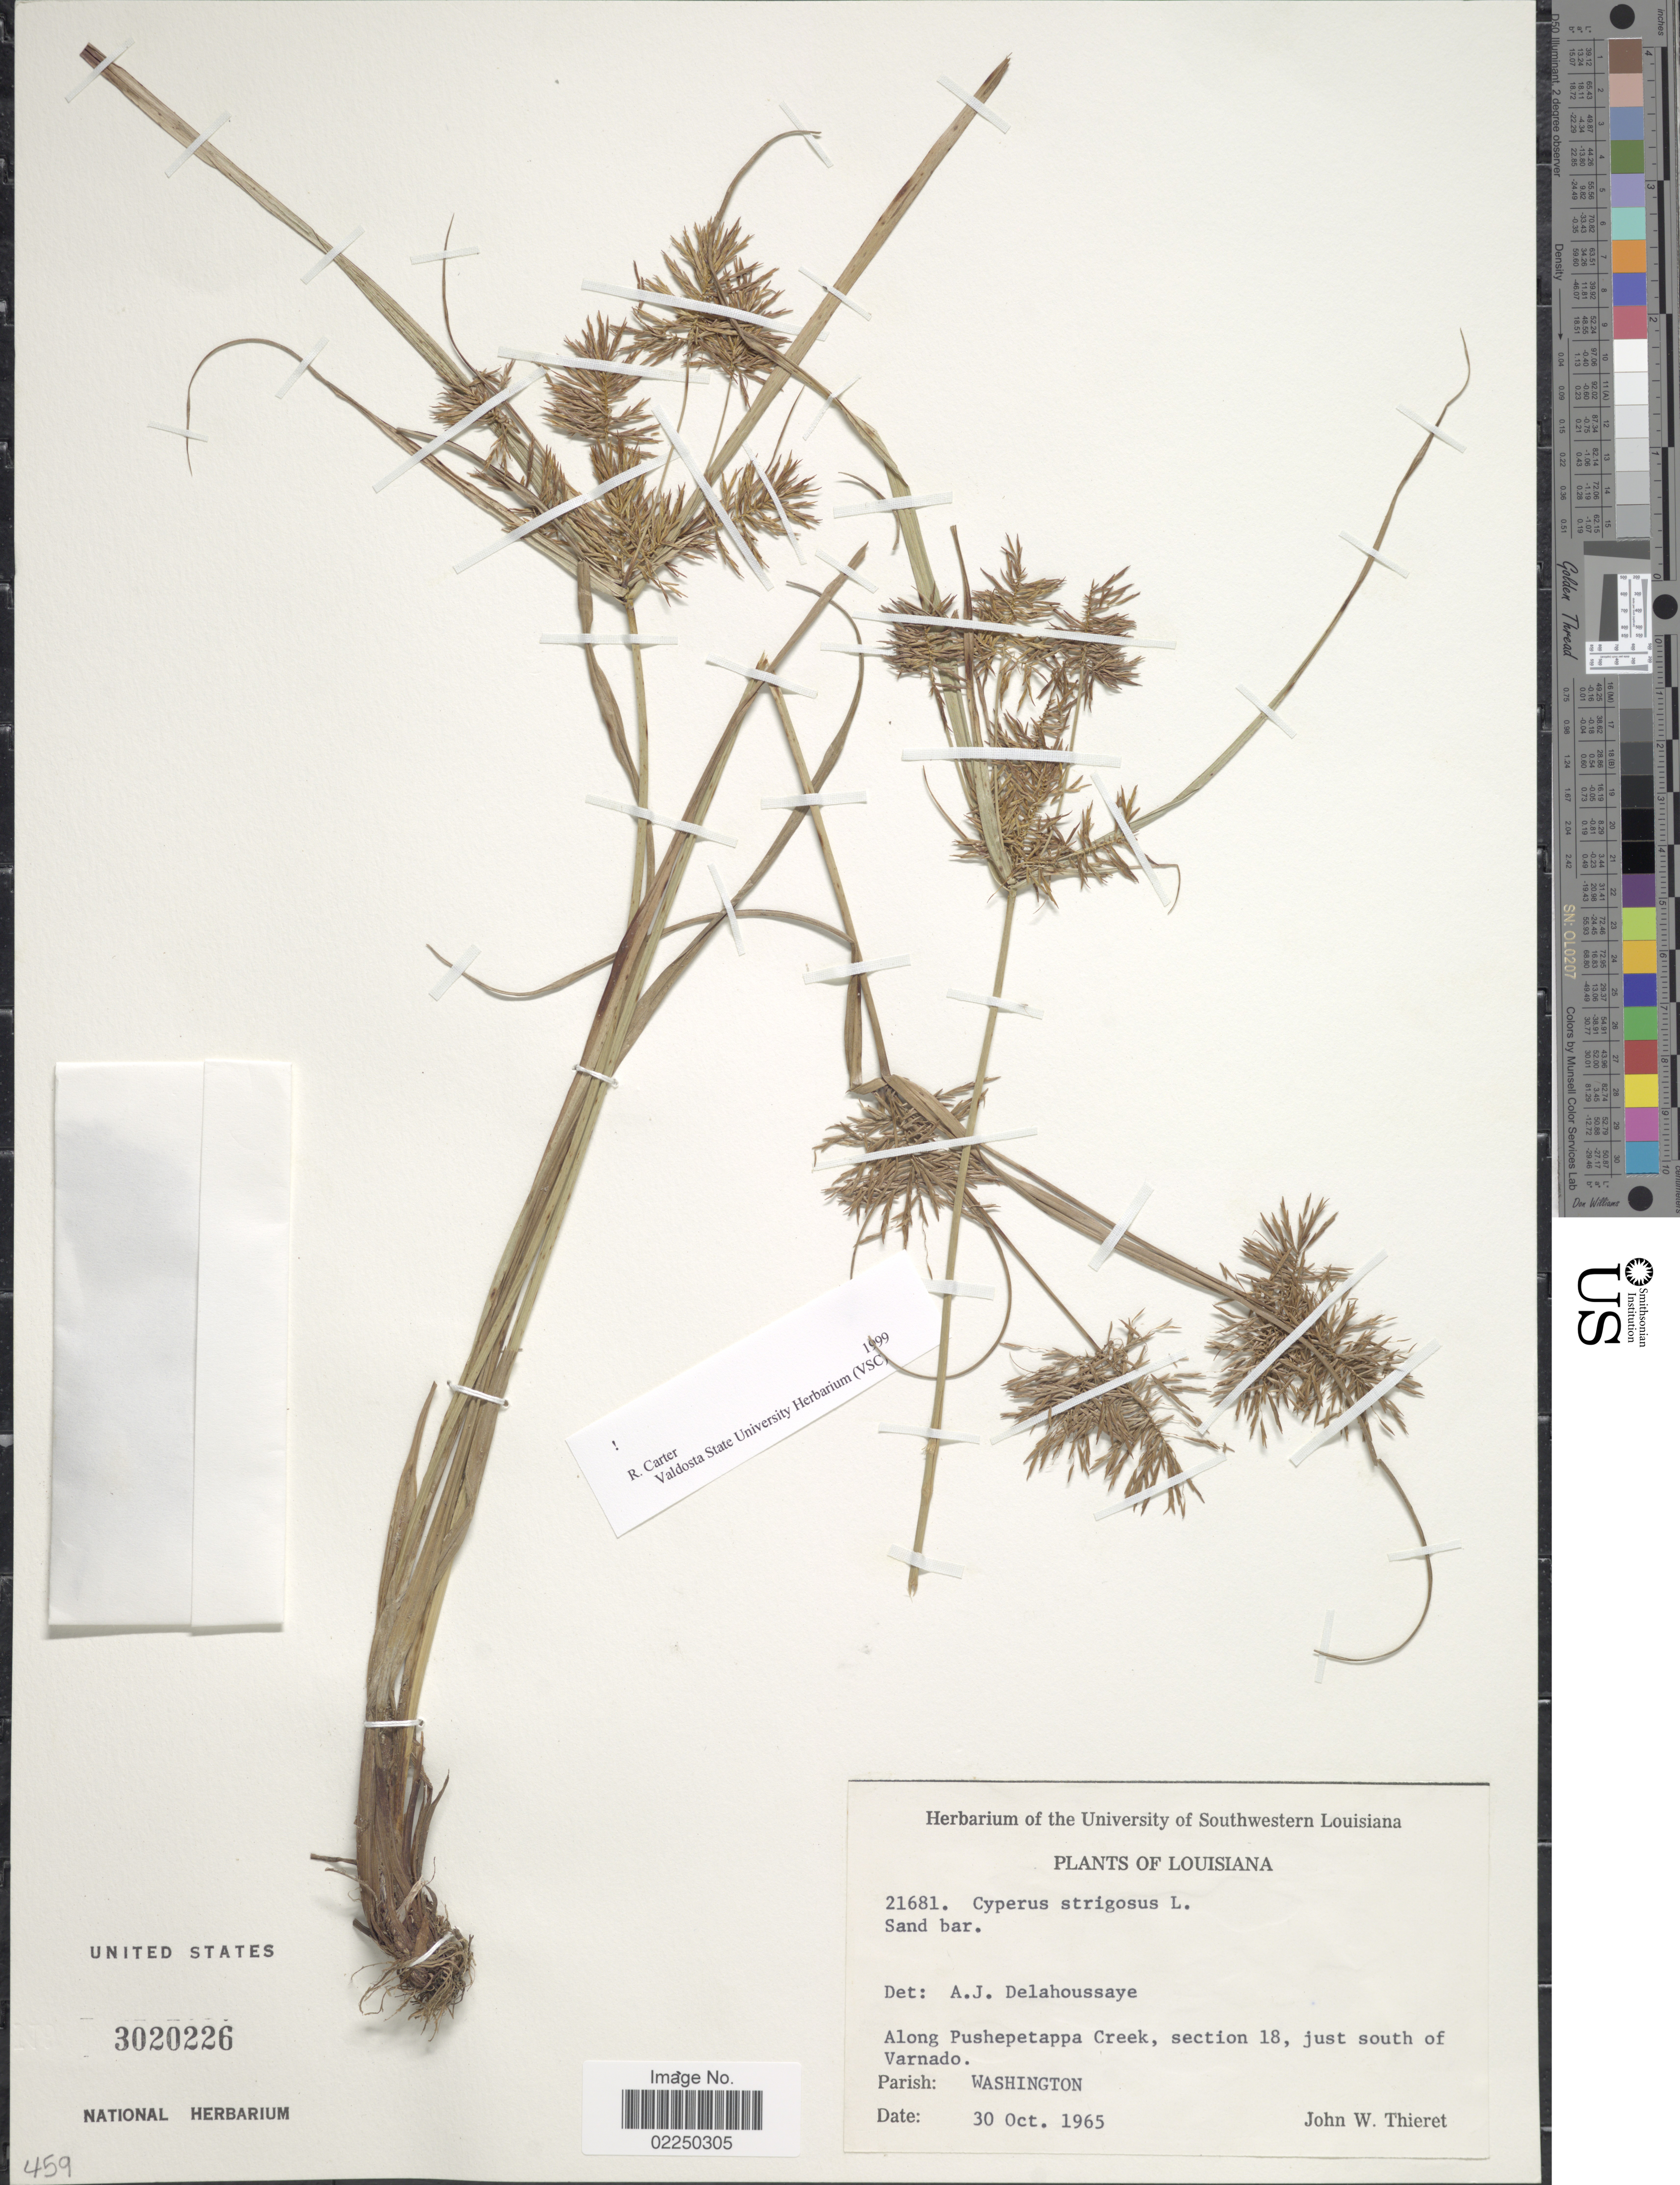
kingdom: Plantae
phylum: Tracheophyta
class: Liliopsida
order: Poales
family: Cyperaceae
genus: Cyperus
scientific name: Cyperus strigosus L.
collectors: J. W. Thieret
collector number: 21681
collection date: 1965-10-30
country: United States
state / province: Louisiana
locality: Sand bar, along Pushepetappa Creek, section 18, just south of Vernando, Parish: Washington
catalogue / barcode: US 3020226